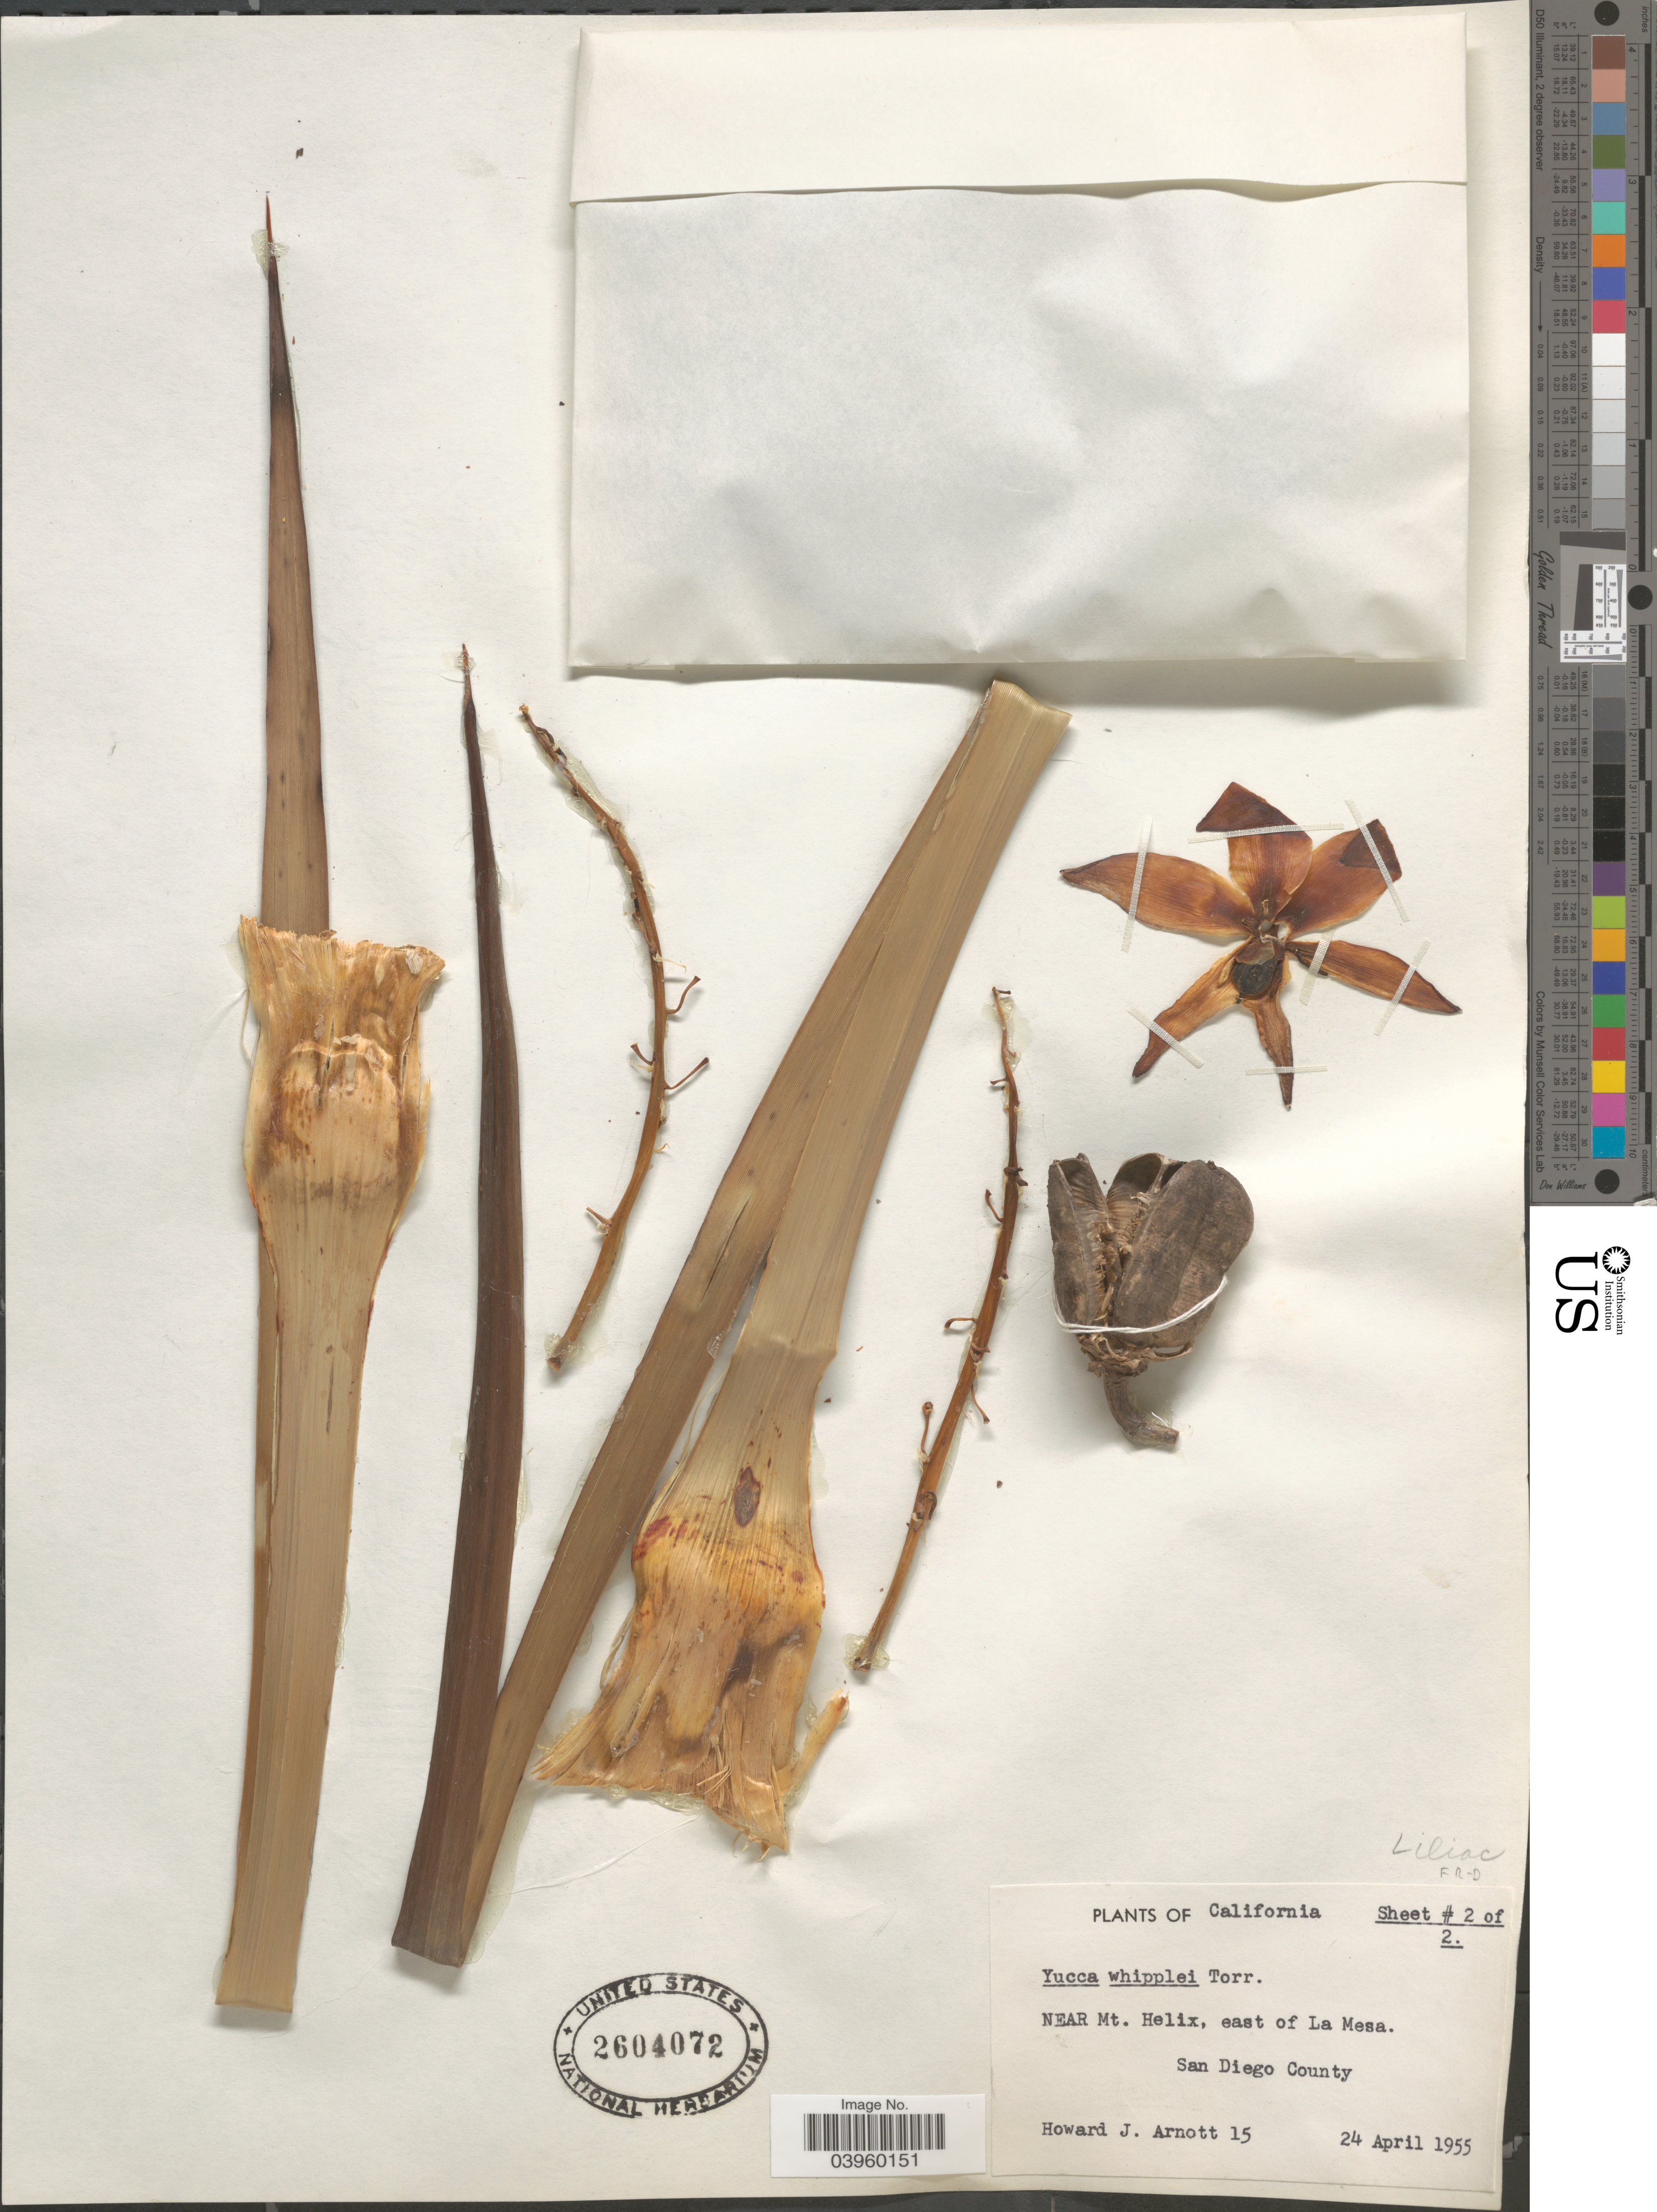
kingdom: Plantae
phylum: Tracheophyta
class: Liliopsida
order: Asparagales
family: Asparagaceae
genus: Yucca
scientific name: Yucca whipplei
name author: Torr.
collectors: H. J. Arnott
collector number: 15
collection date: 1955-04-24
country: United States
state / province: California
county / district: San Diego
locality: Near Mt. Helix, east of La Mesa. San Diego County.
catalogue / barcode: US 2604072